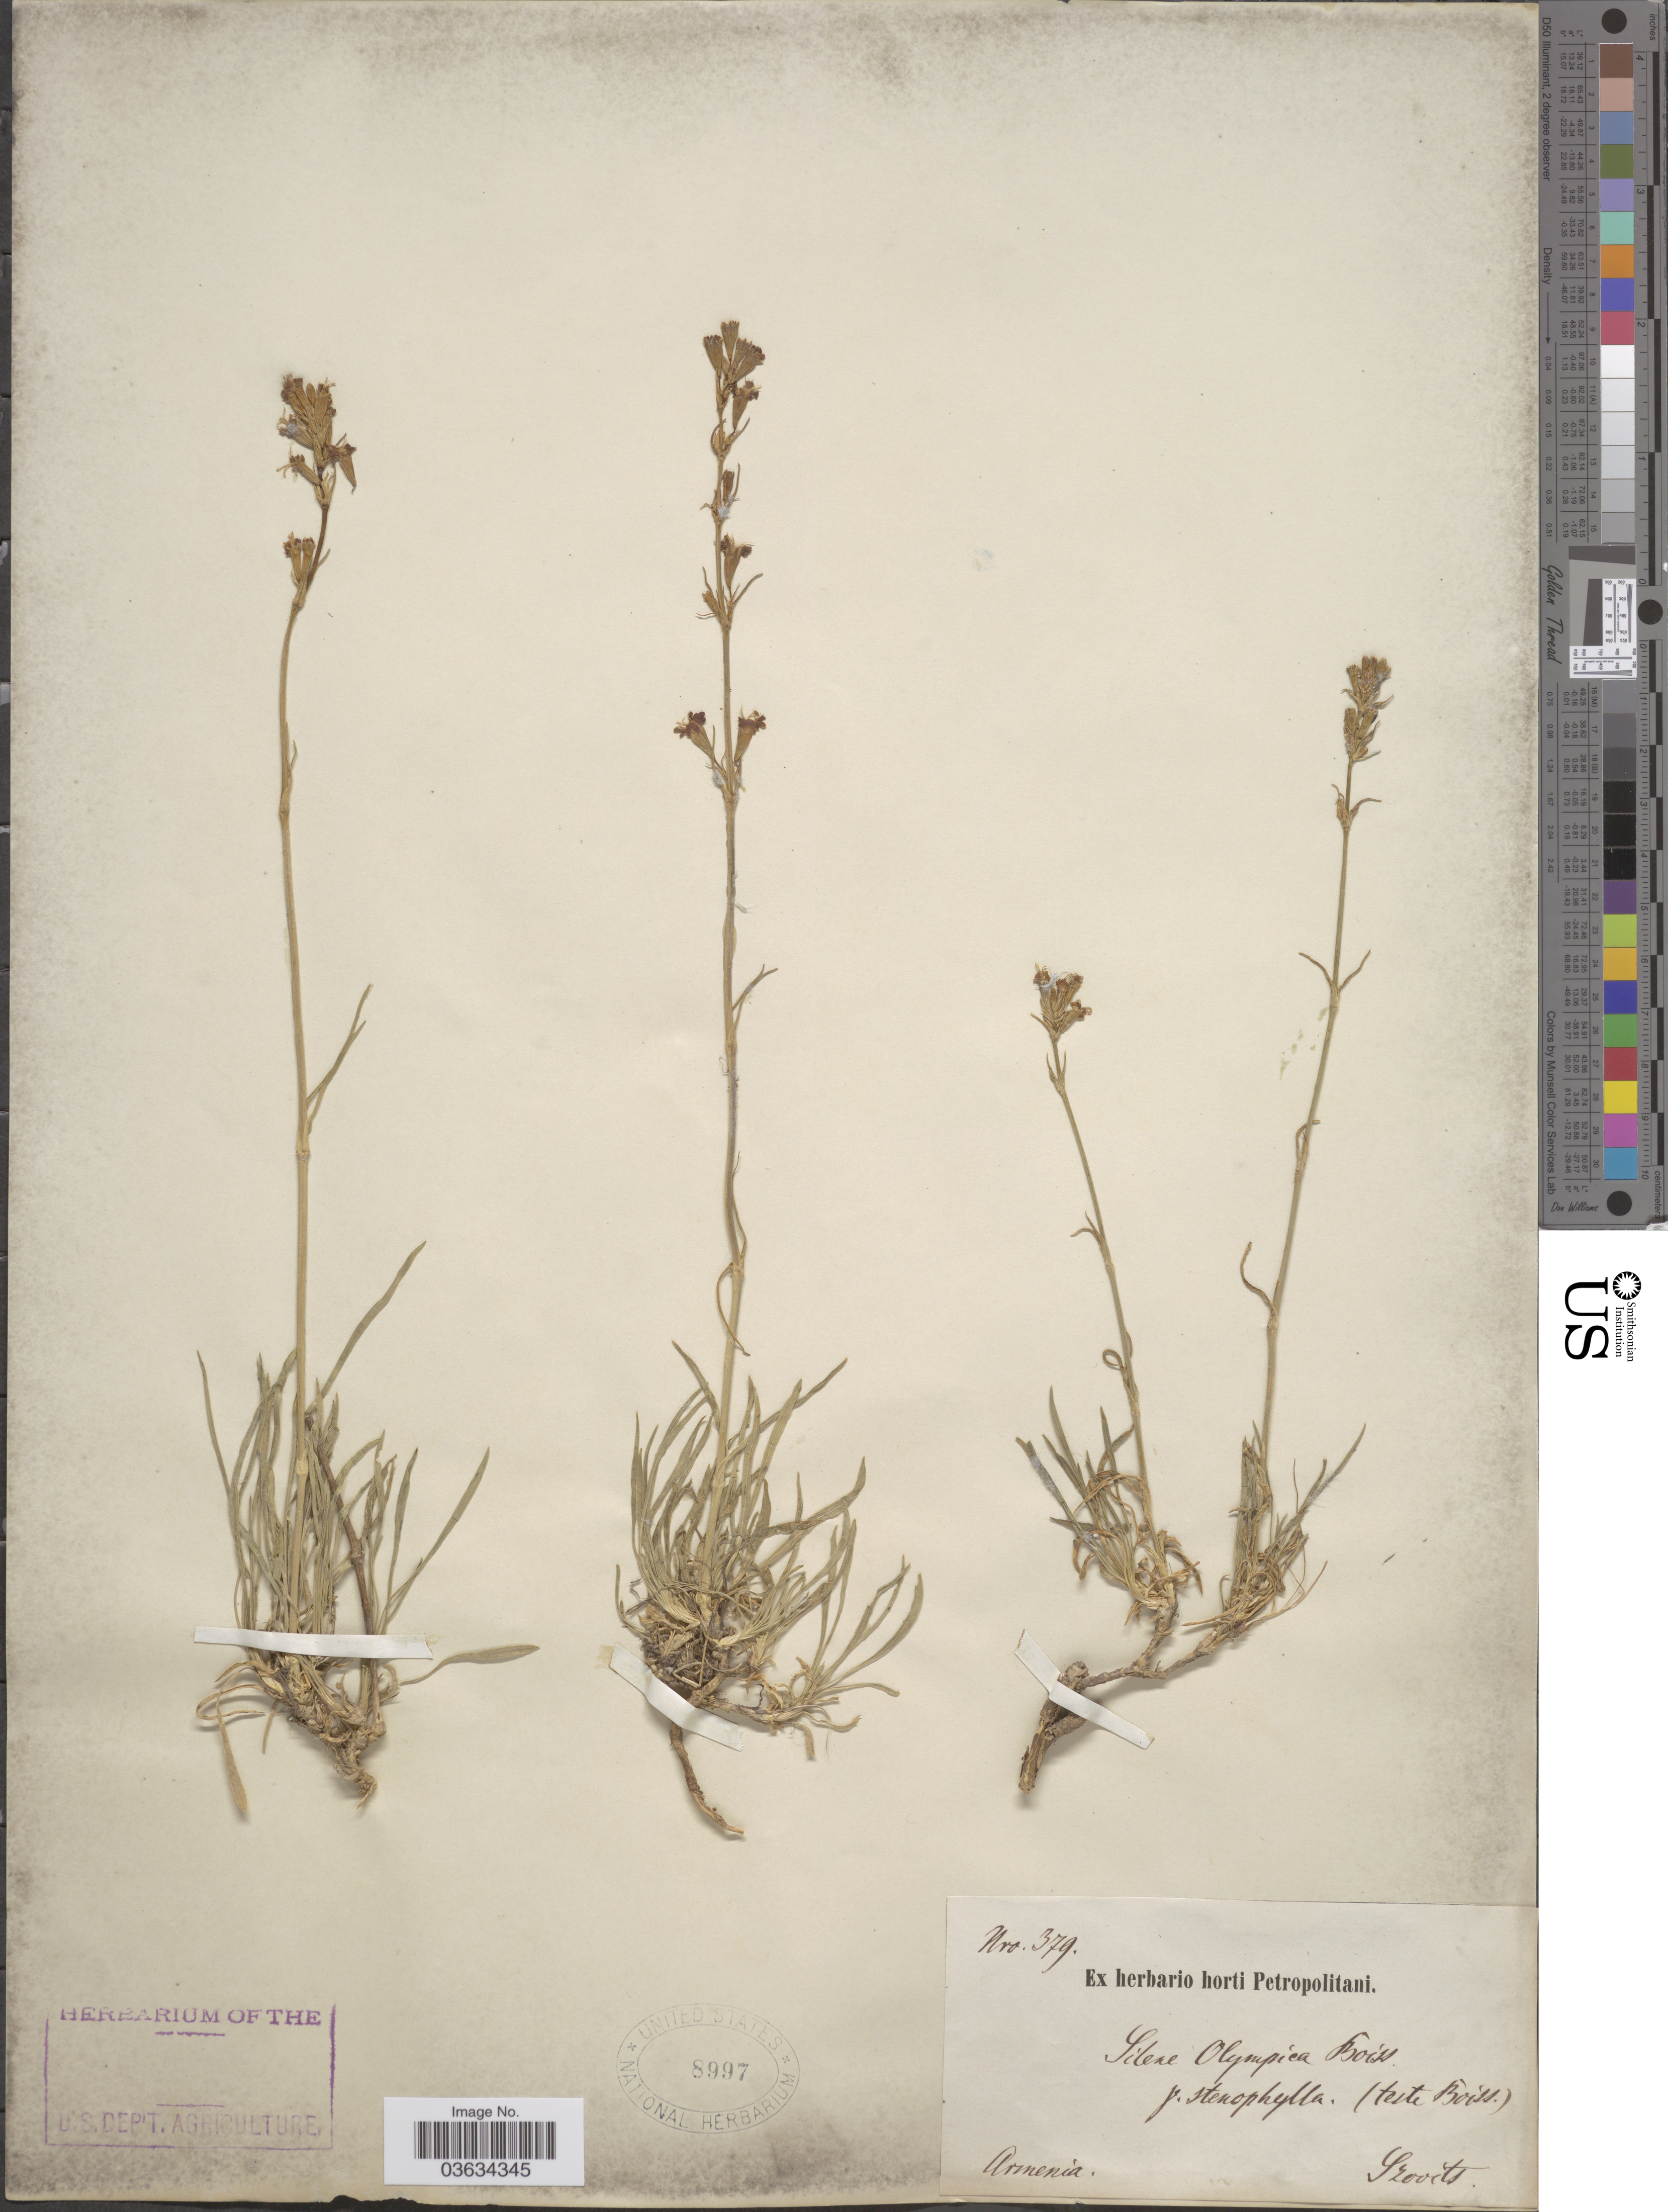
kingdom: Plantae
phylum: Tracheophyta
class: Magnoliopsida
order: Caryophyllales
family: Caryophyllaceae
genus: Silene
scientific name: Silene olympica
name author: Boiss.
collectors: Szovits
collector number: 379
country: Armenia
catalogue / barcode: US 8997